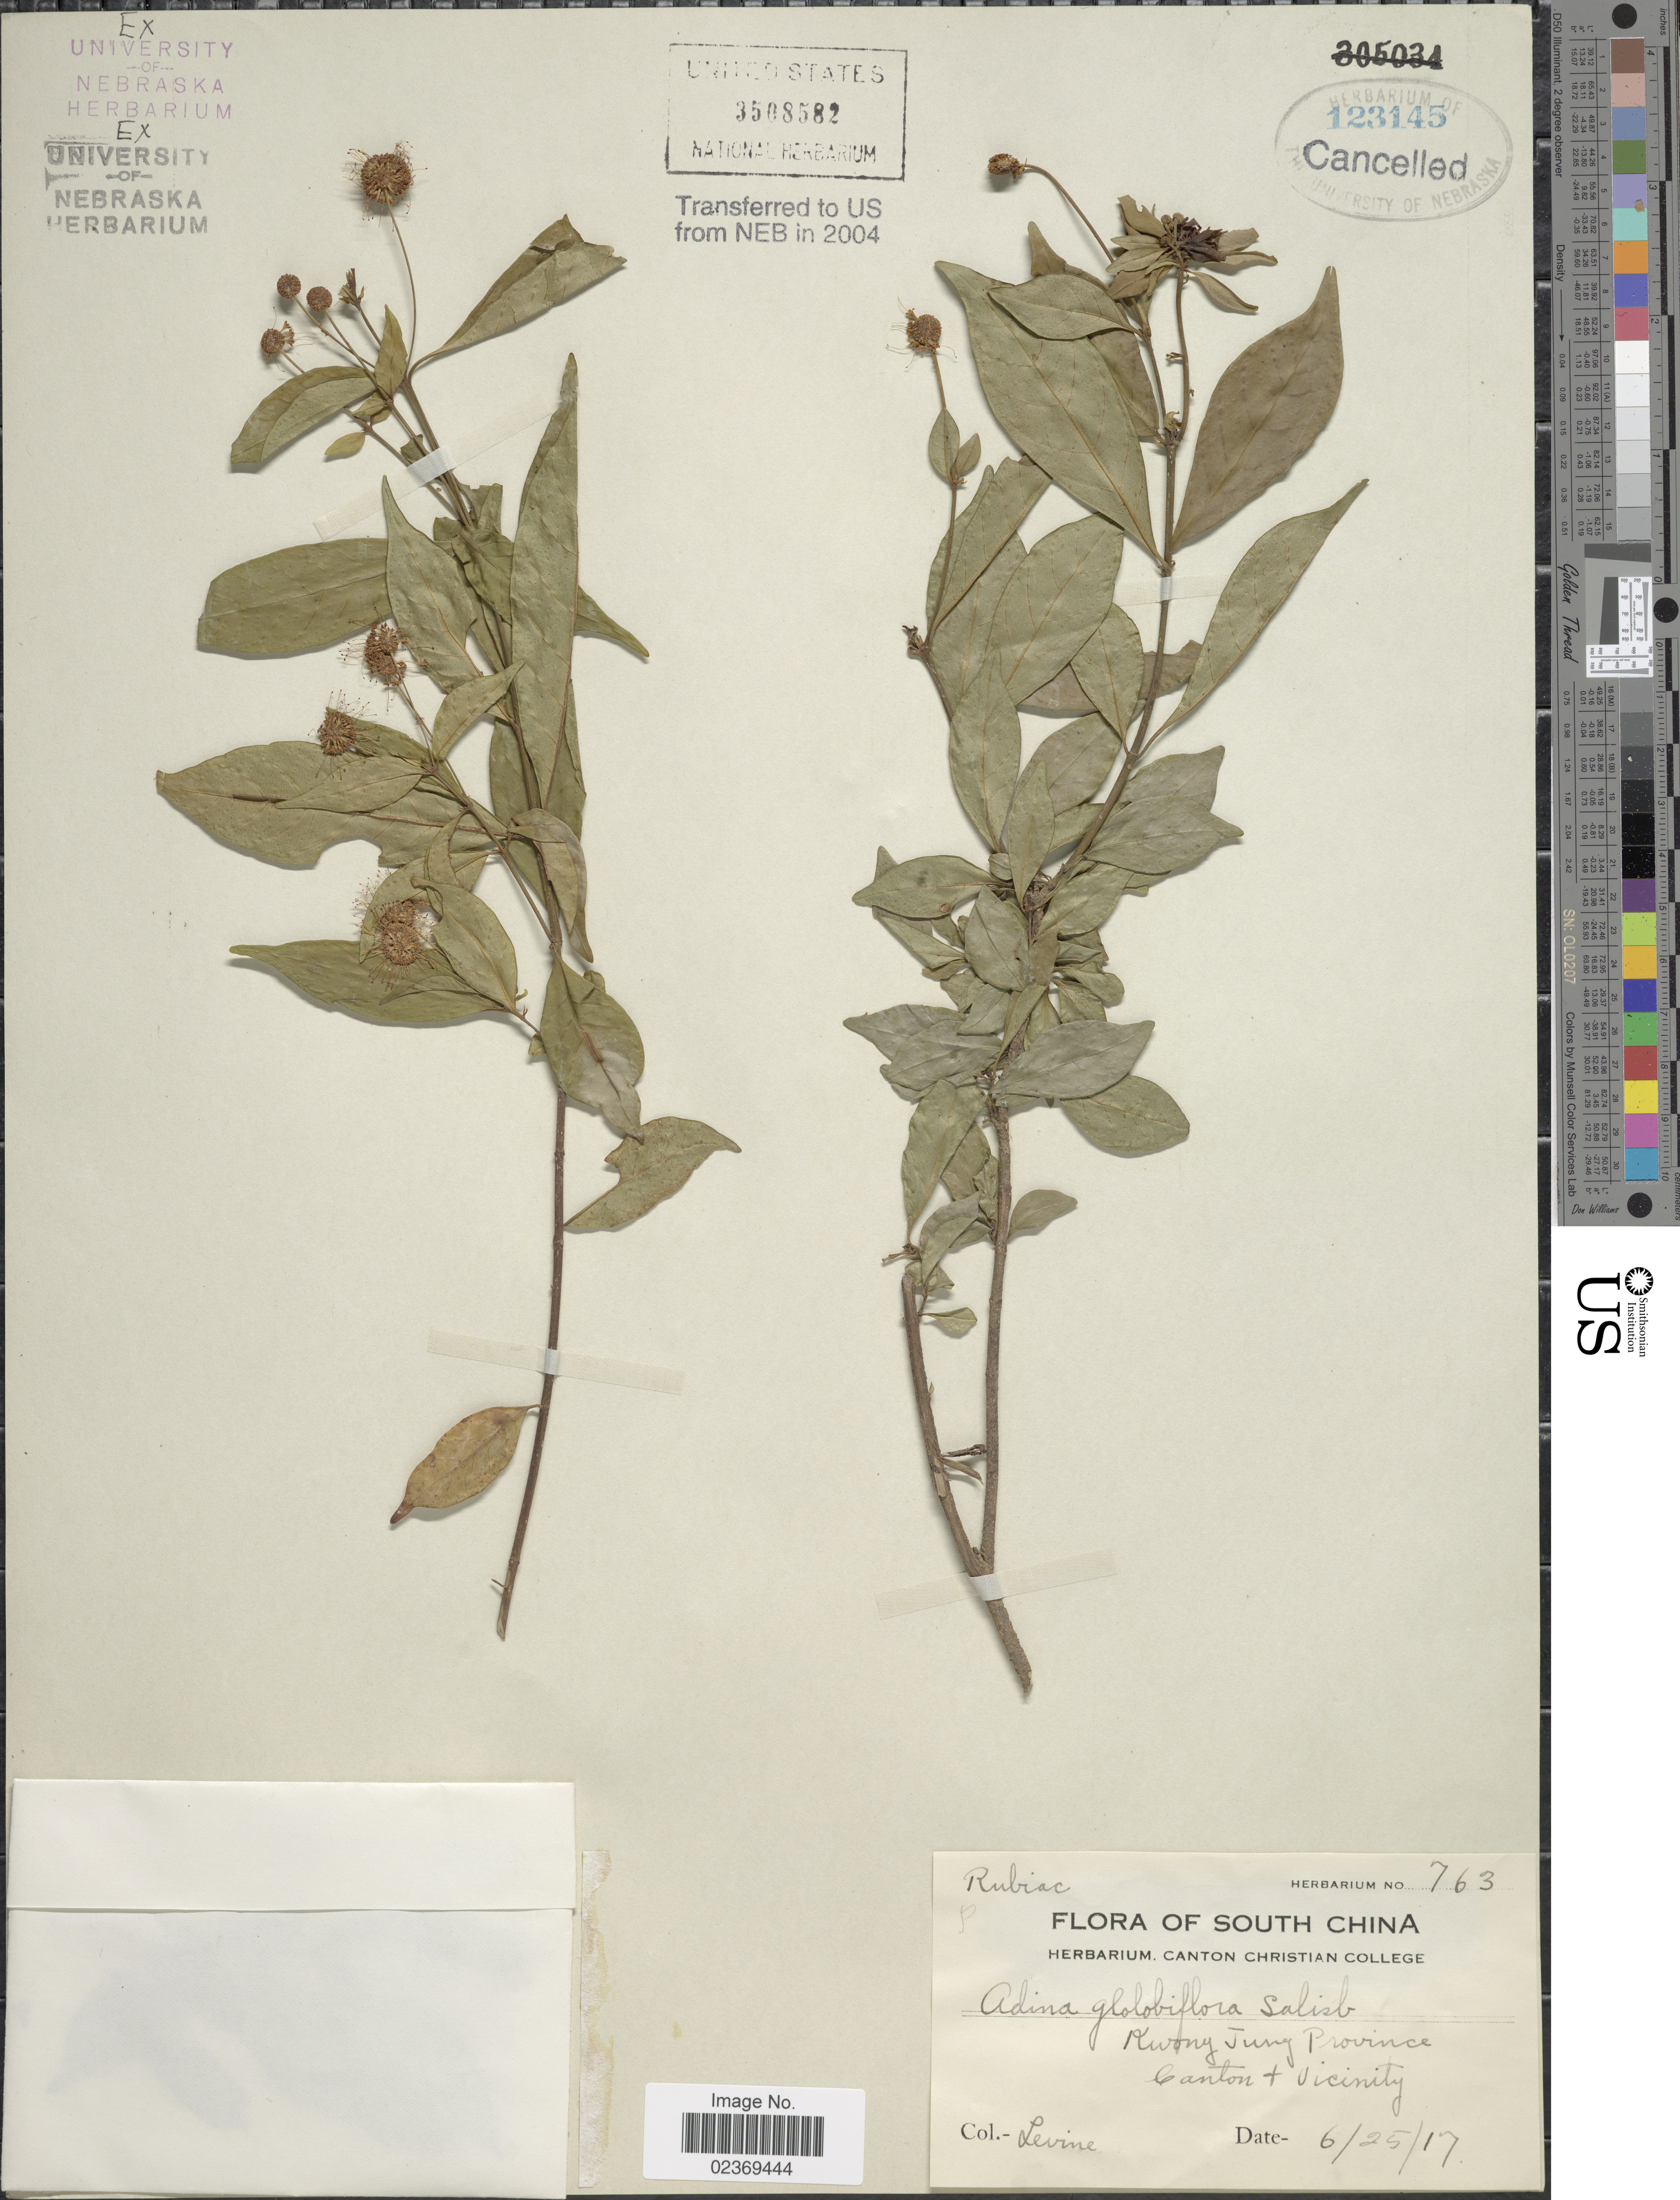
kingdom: Plantae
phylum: Tracheophyta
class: Magnoliopsida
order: Gentianales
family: Rubiaceae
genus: Adina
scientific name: Adina pilulifera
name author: (Lam.) Franch. & Drake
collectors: -. Levine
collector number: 763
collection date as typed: Transcribed d/m/y: 25/6/17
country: China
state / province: Guangdong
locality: Kwong Tung Province, Canton + Vicinity, South China.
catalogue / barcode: US 3508582